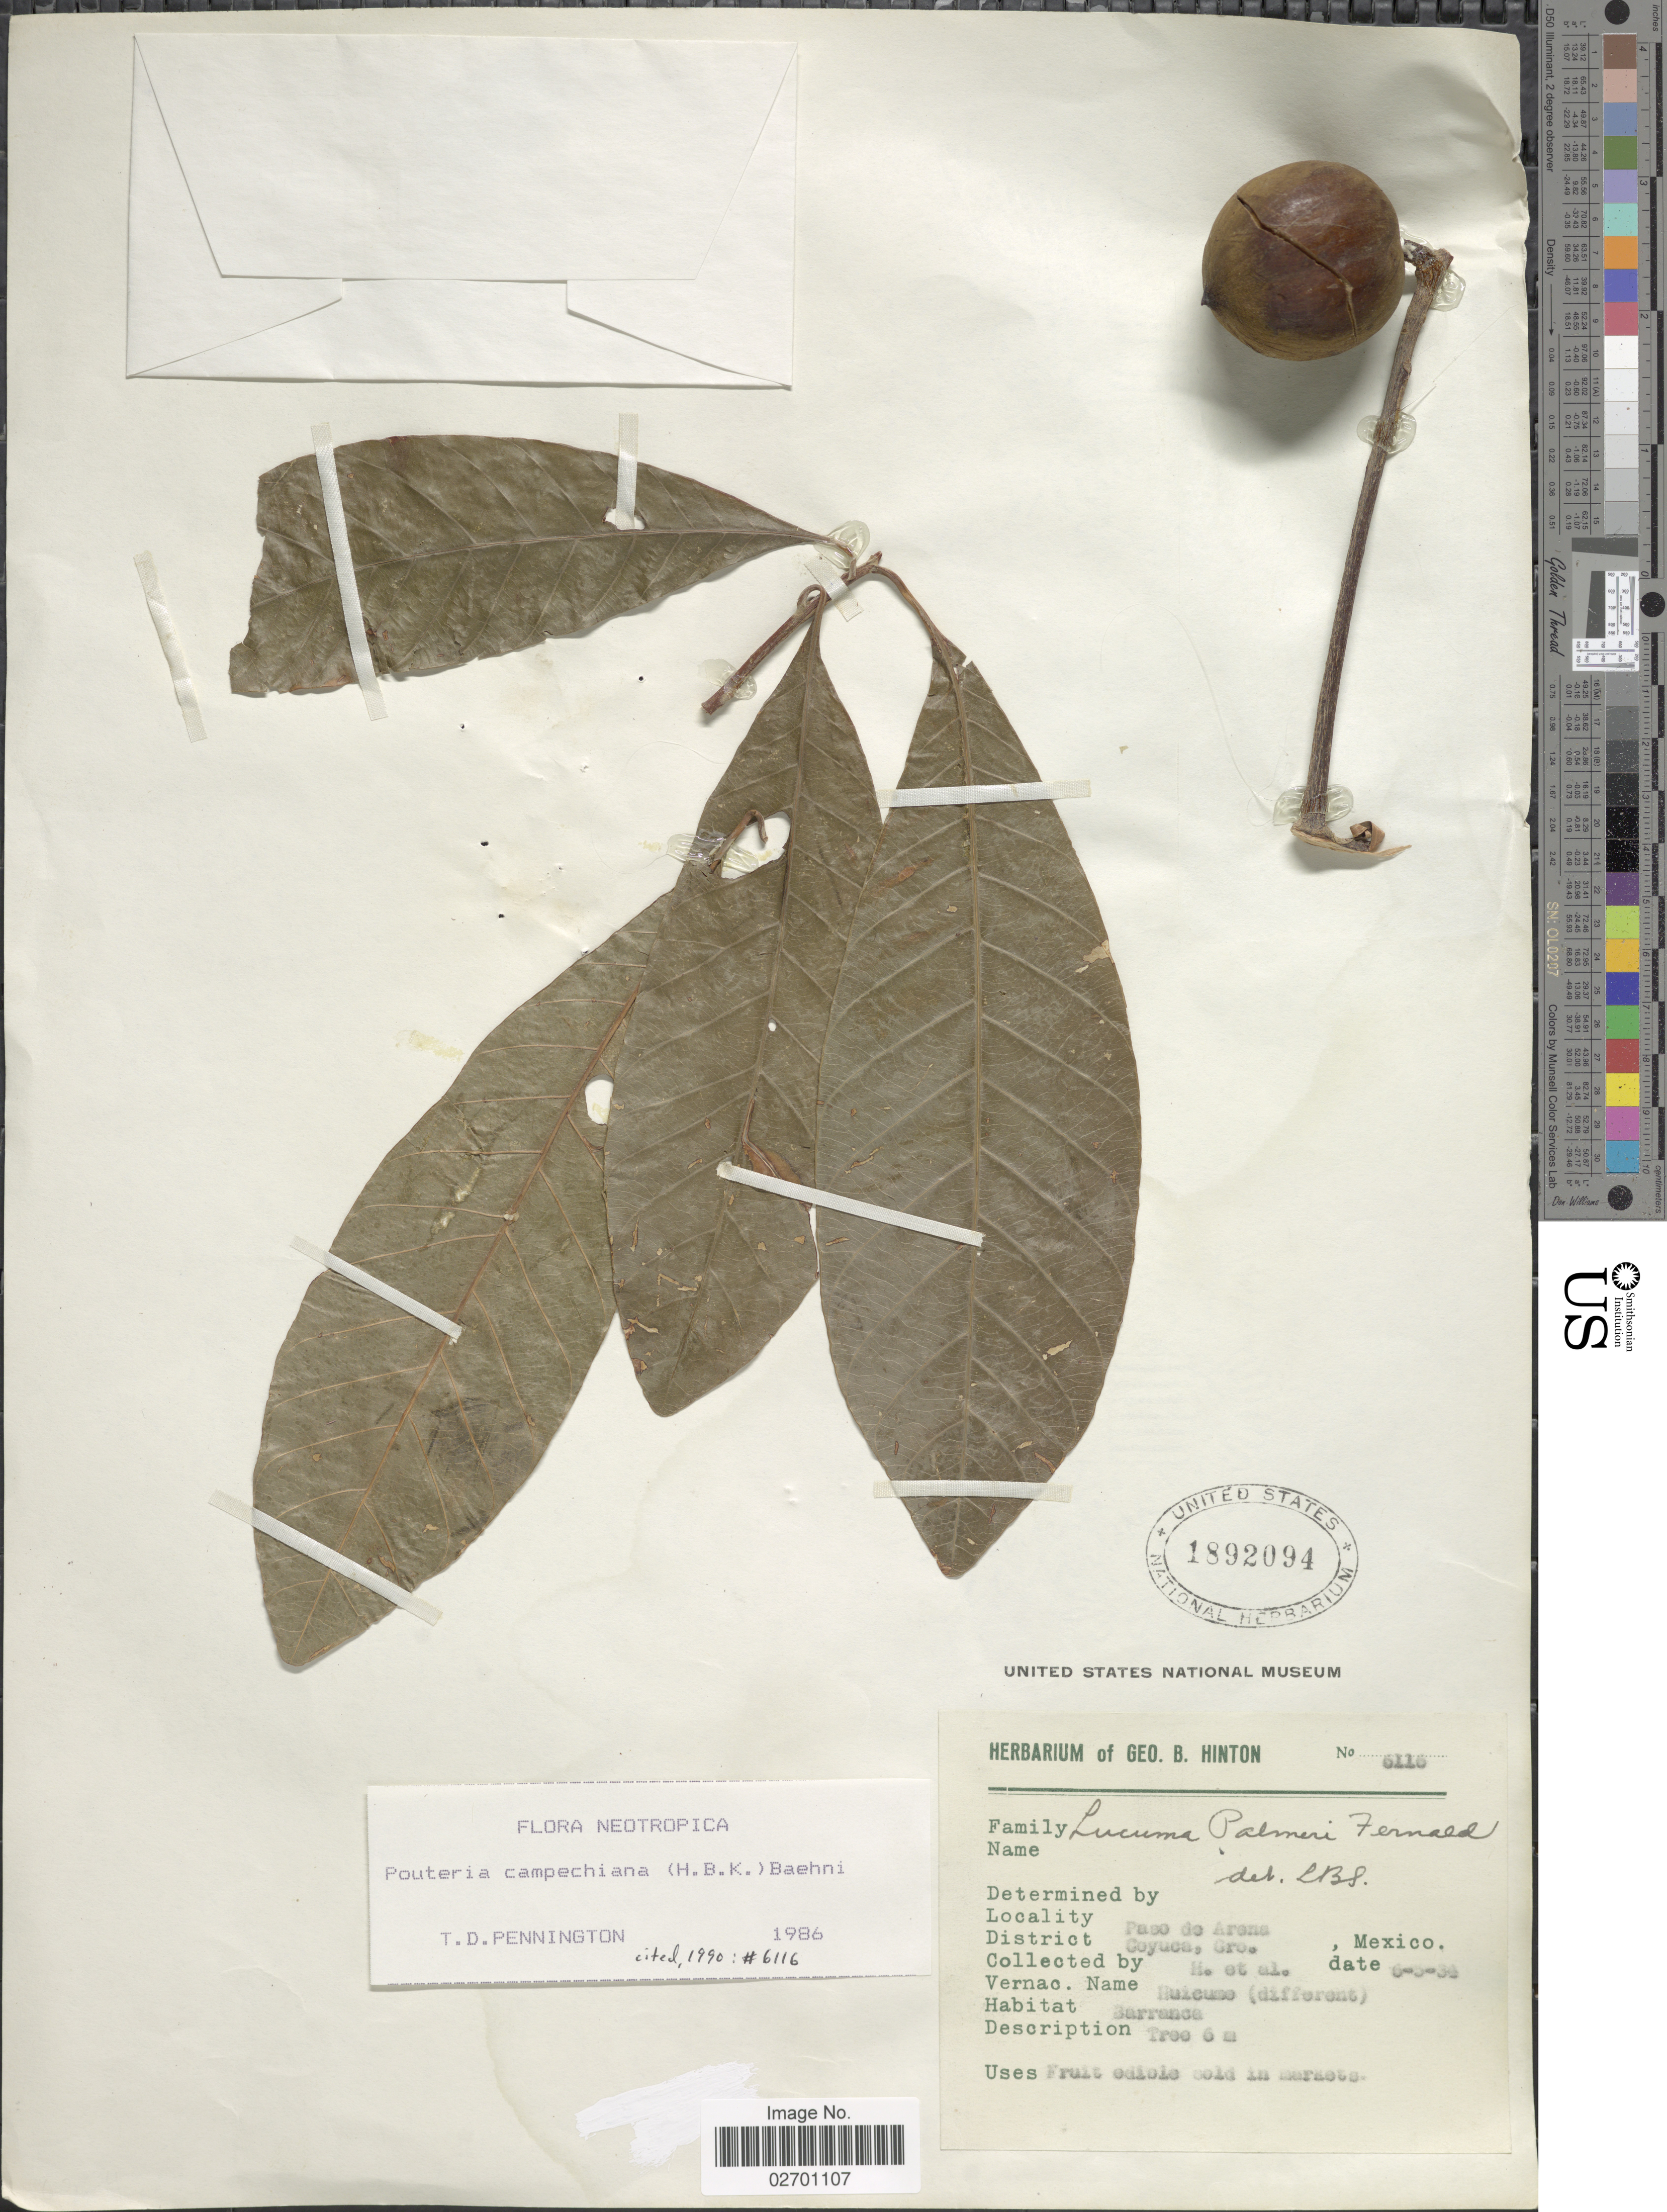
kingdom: Plantae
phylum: Tracheophyta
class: Magnoliopsida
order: Ericales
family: Sapotaceae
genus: Pouteria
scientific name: Pouteria campechiana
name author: (Kunth) Baehni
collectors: G. B. Hinton & et al.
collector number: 6116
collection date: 1934-06-03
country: Mexico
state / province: Guerrero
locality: Paso de Arena. District Coyuca, Gro.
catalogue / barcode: US 1892094